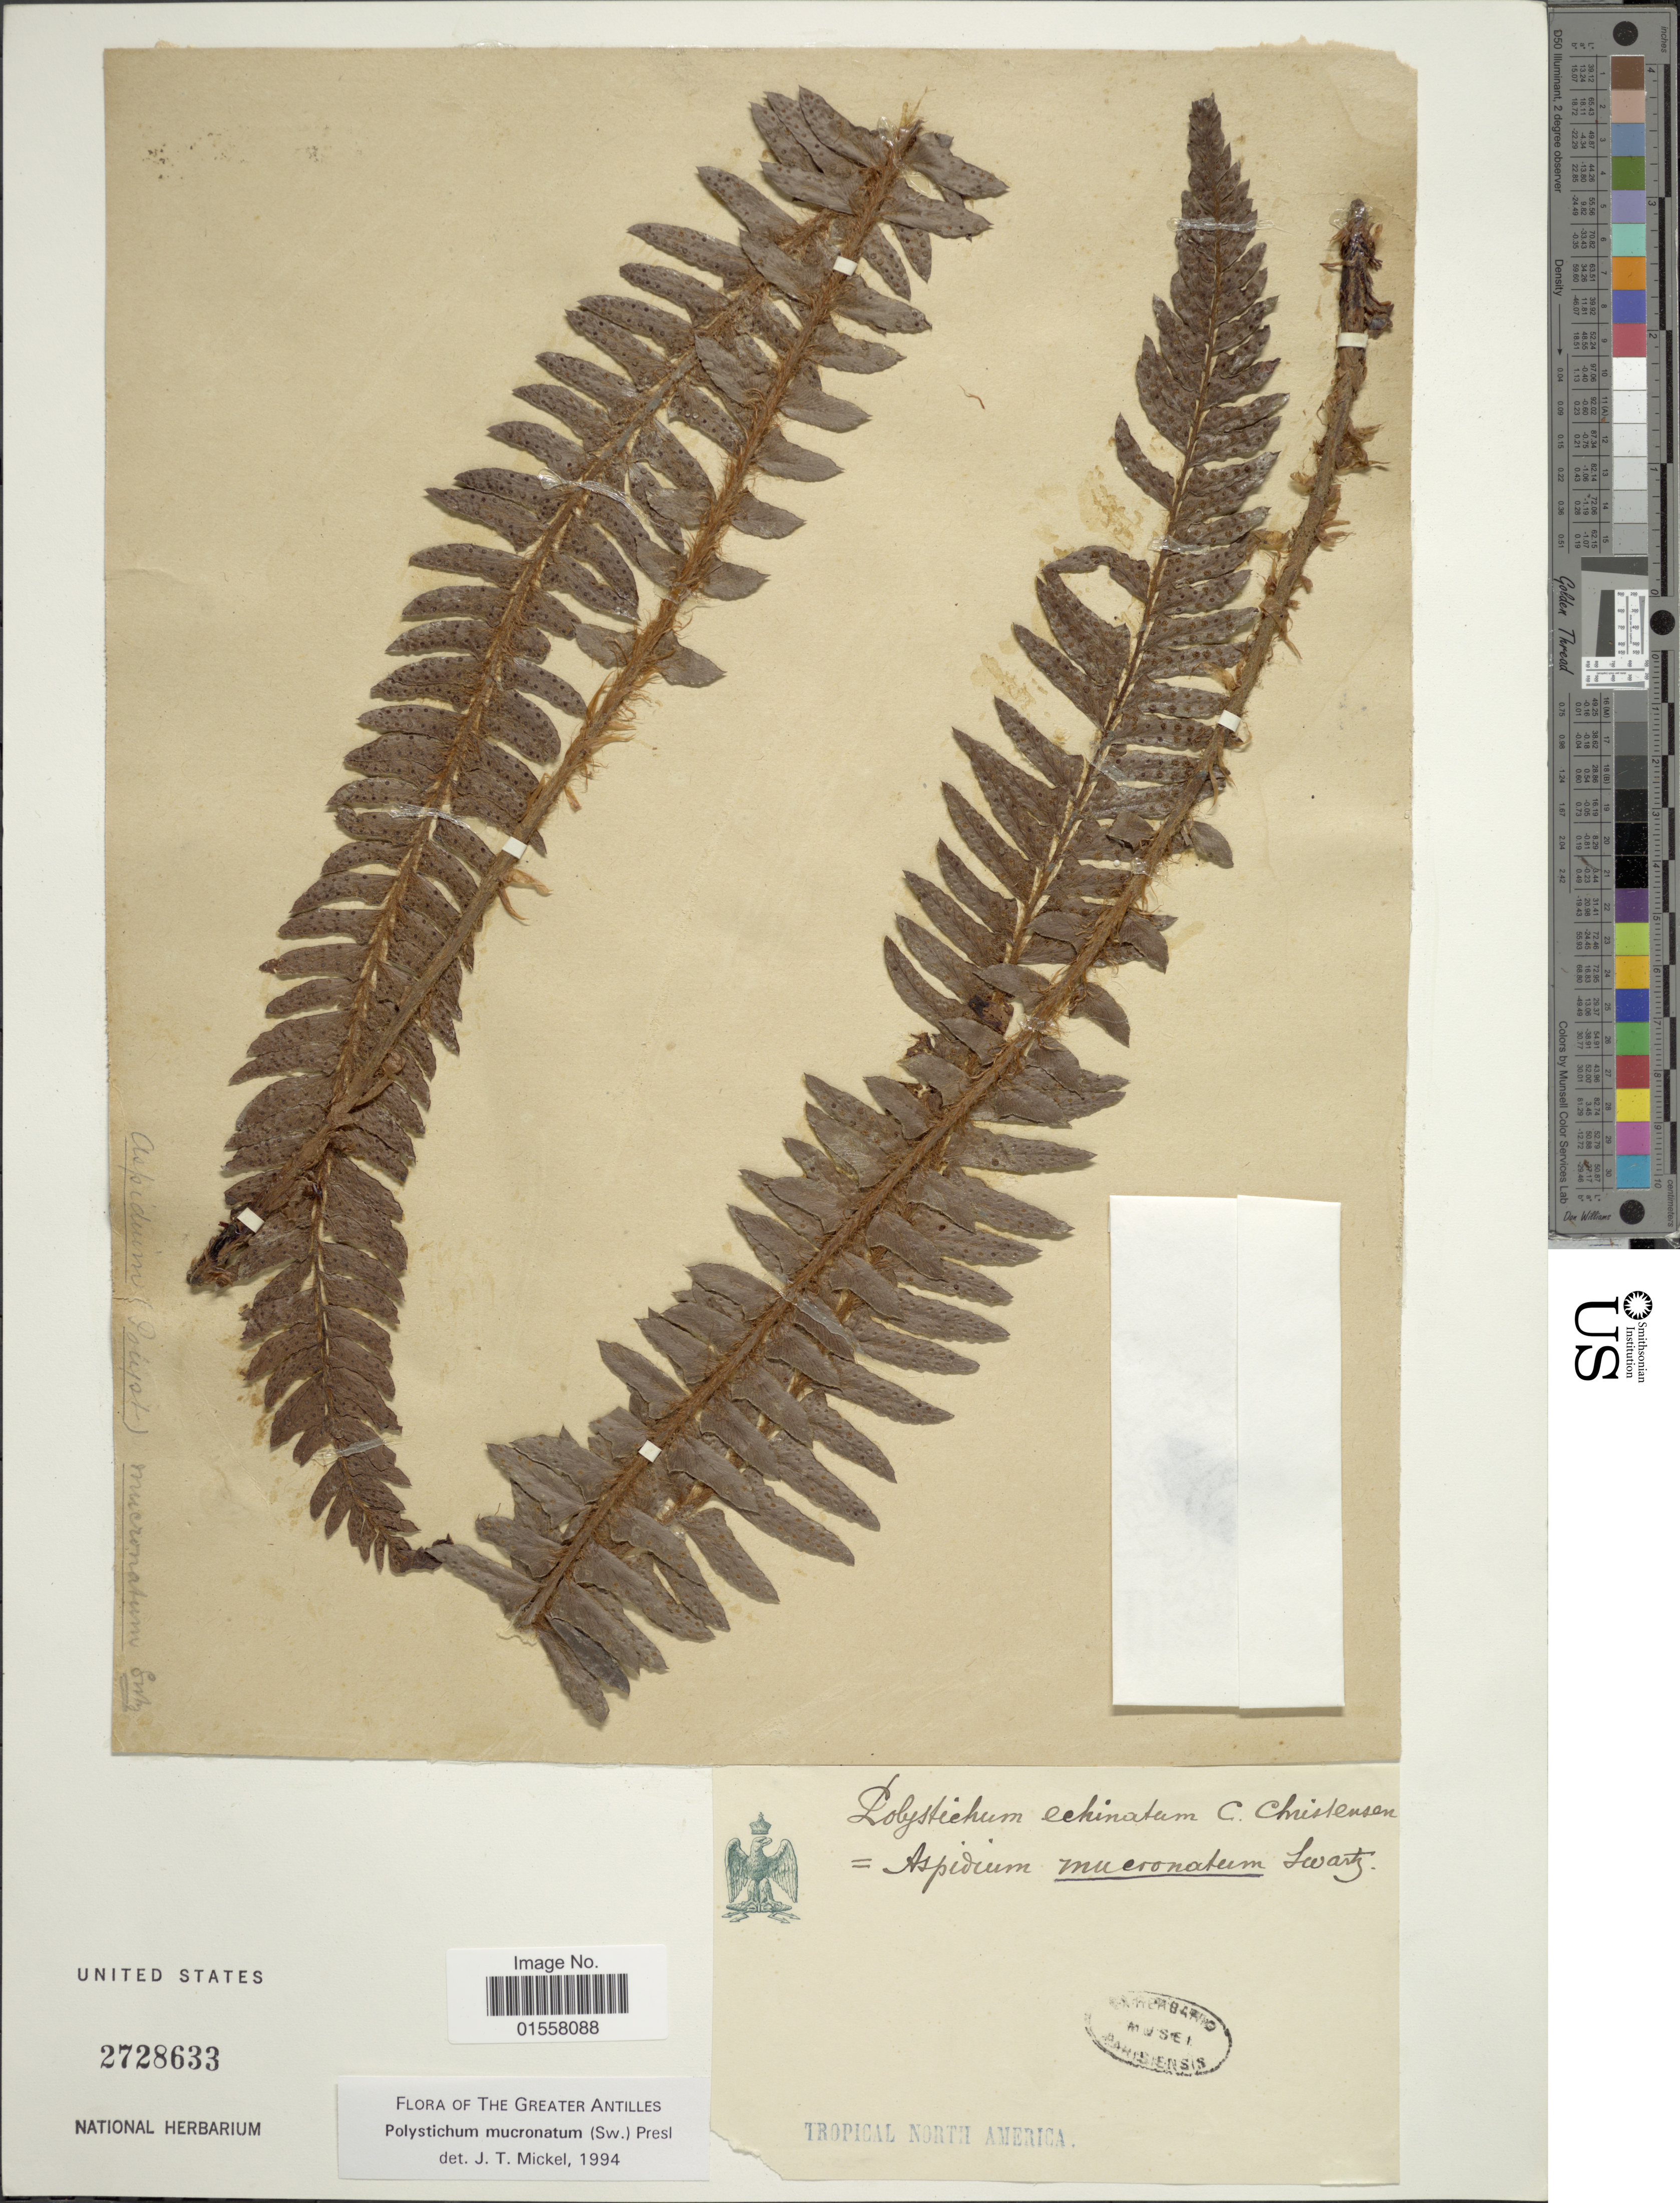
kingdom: Plantae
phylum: Tracheophyta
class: Polypodiopsida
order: Polypodiales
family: Dryopteridaceae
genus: Polystichum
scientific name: Polystichum mucronatum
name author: (Sw.) C. Presl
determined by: Mickel, J. T., (NY), New York Botanical Garden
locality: Tropical North America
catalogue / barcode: US 2728633